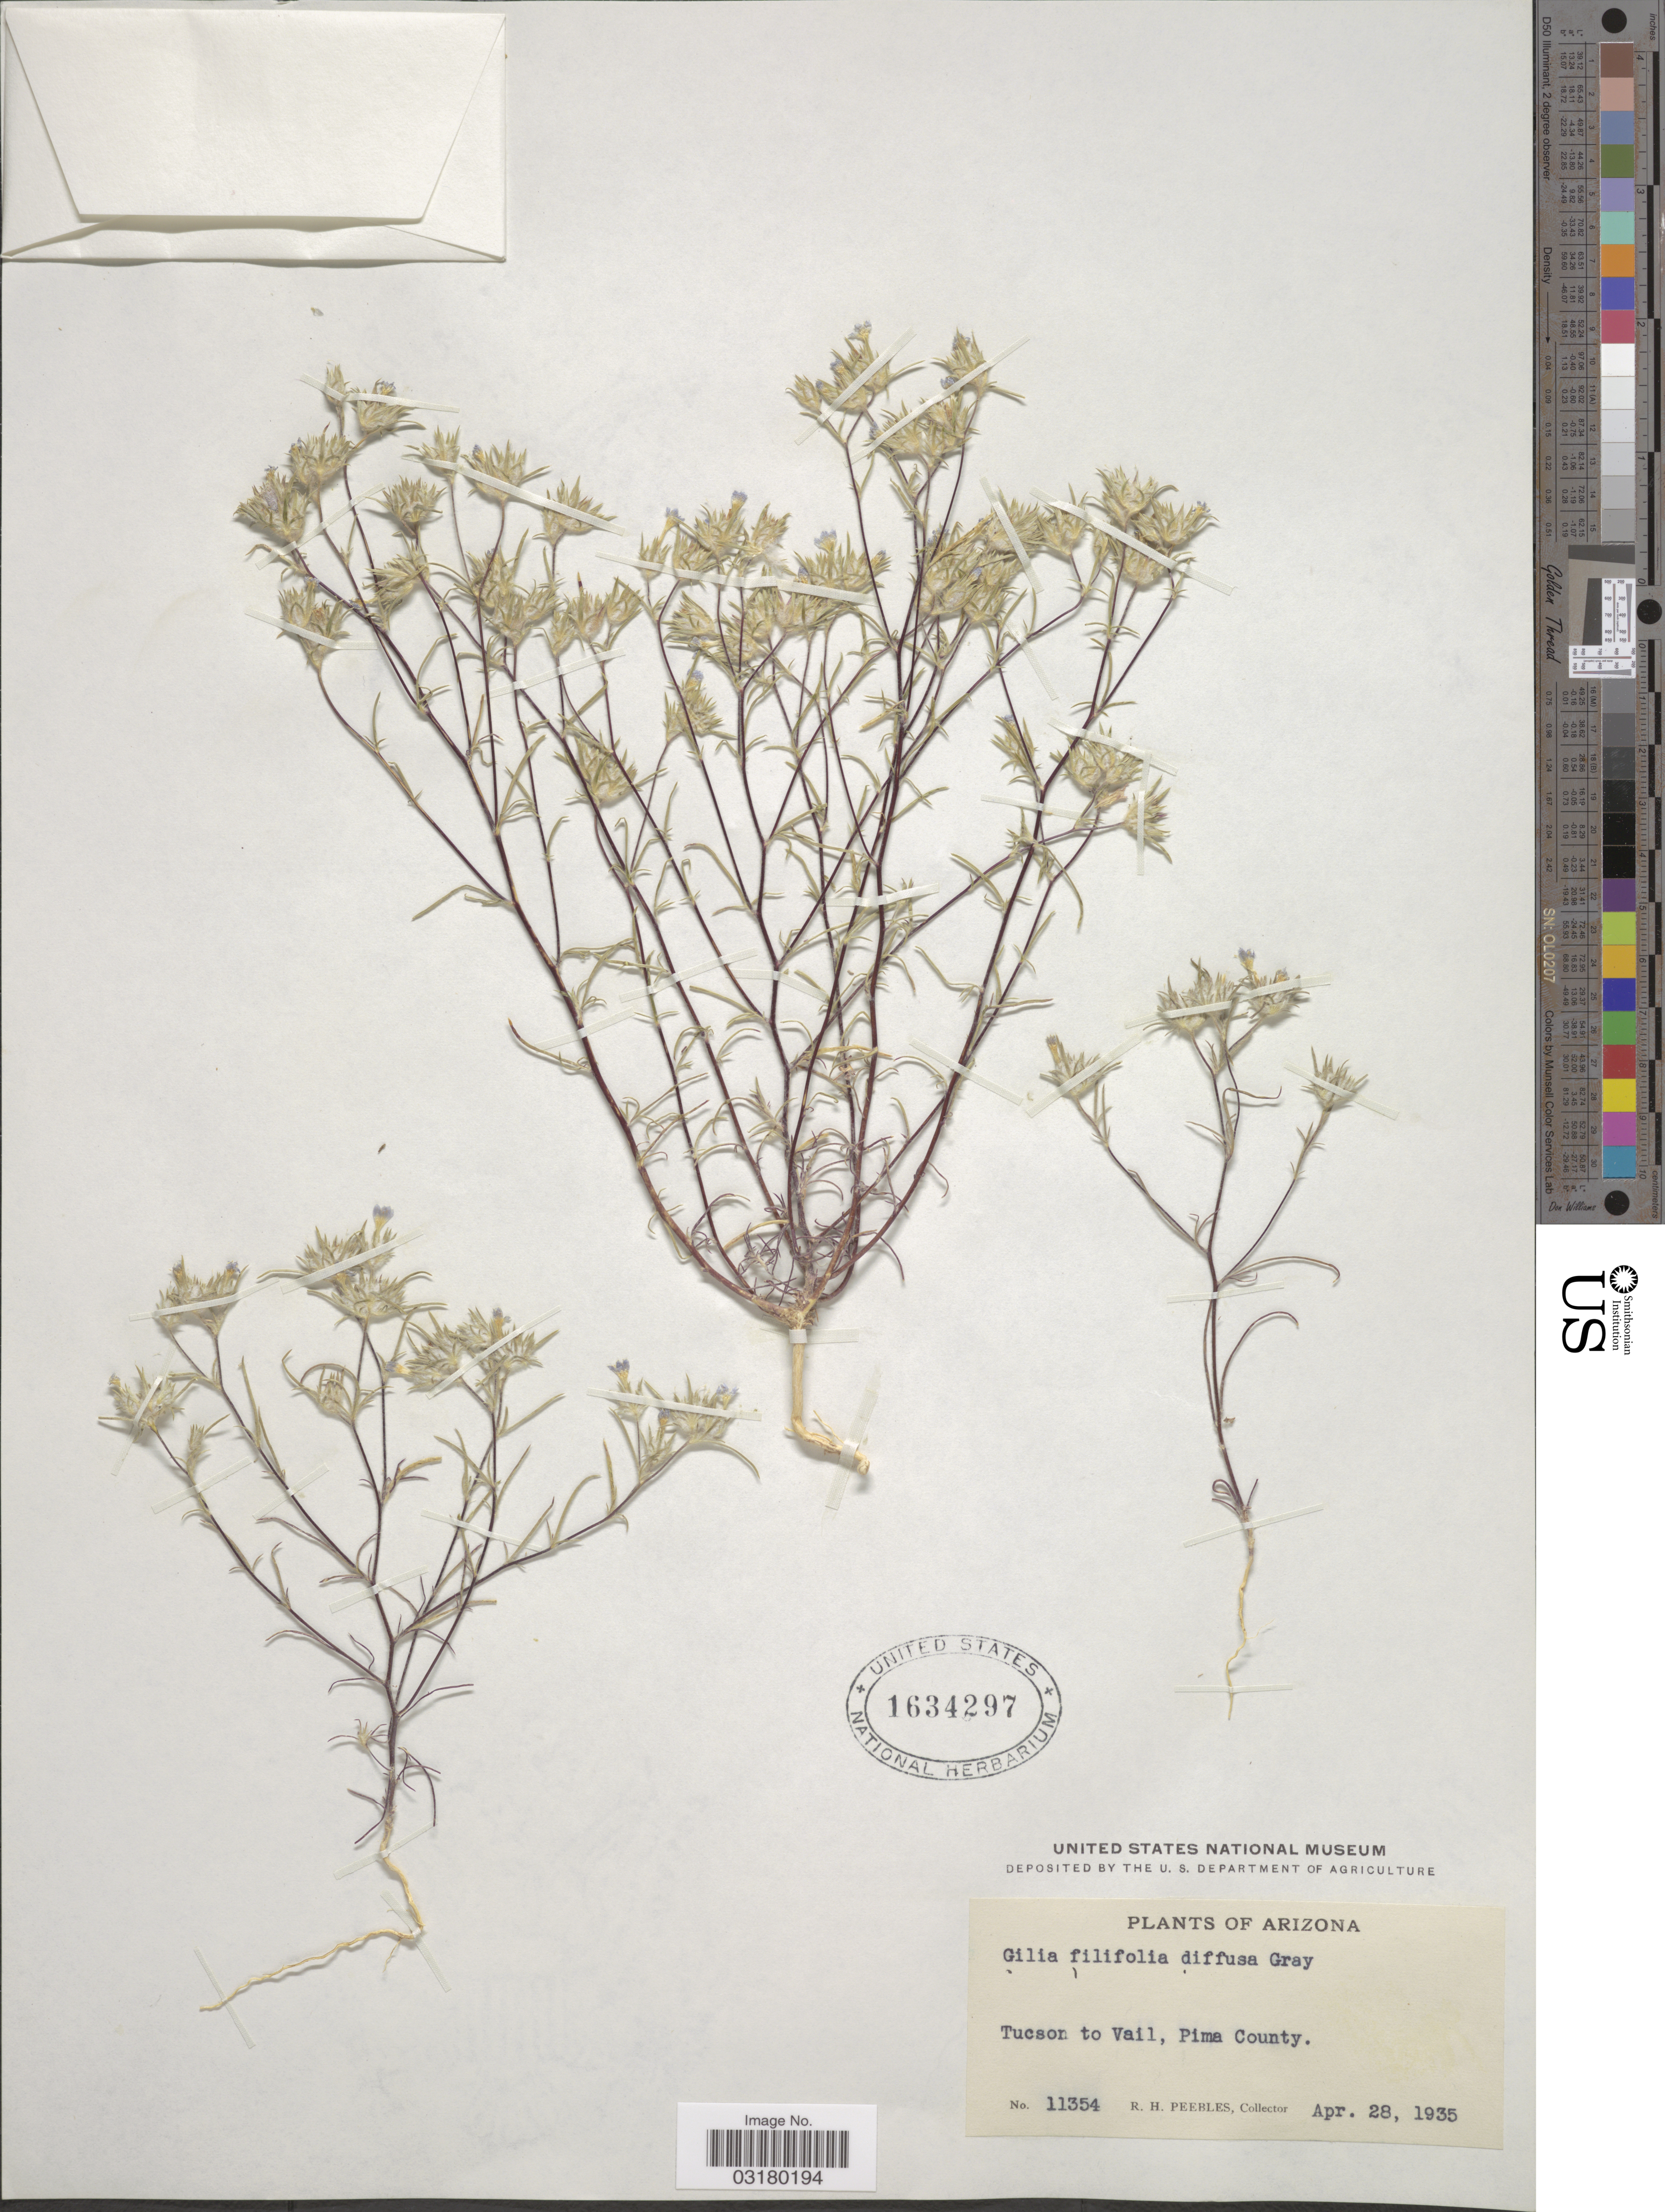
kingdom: Plantae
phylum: Tracheophyta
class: Magnoliopsida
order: Ericales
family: Polemoniaceae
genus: Eriastrum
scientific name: Eriastrum diffusum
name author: (A. Gray) H. Mason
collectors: R. H. Peebles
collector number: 11354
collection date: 1935-04-28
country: United States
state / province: Arizona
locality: Tucson to Vail, Pima County.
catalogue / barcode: US 1634297